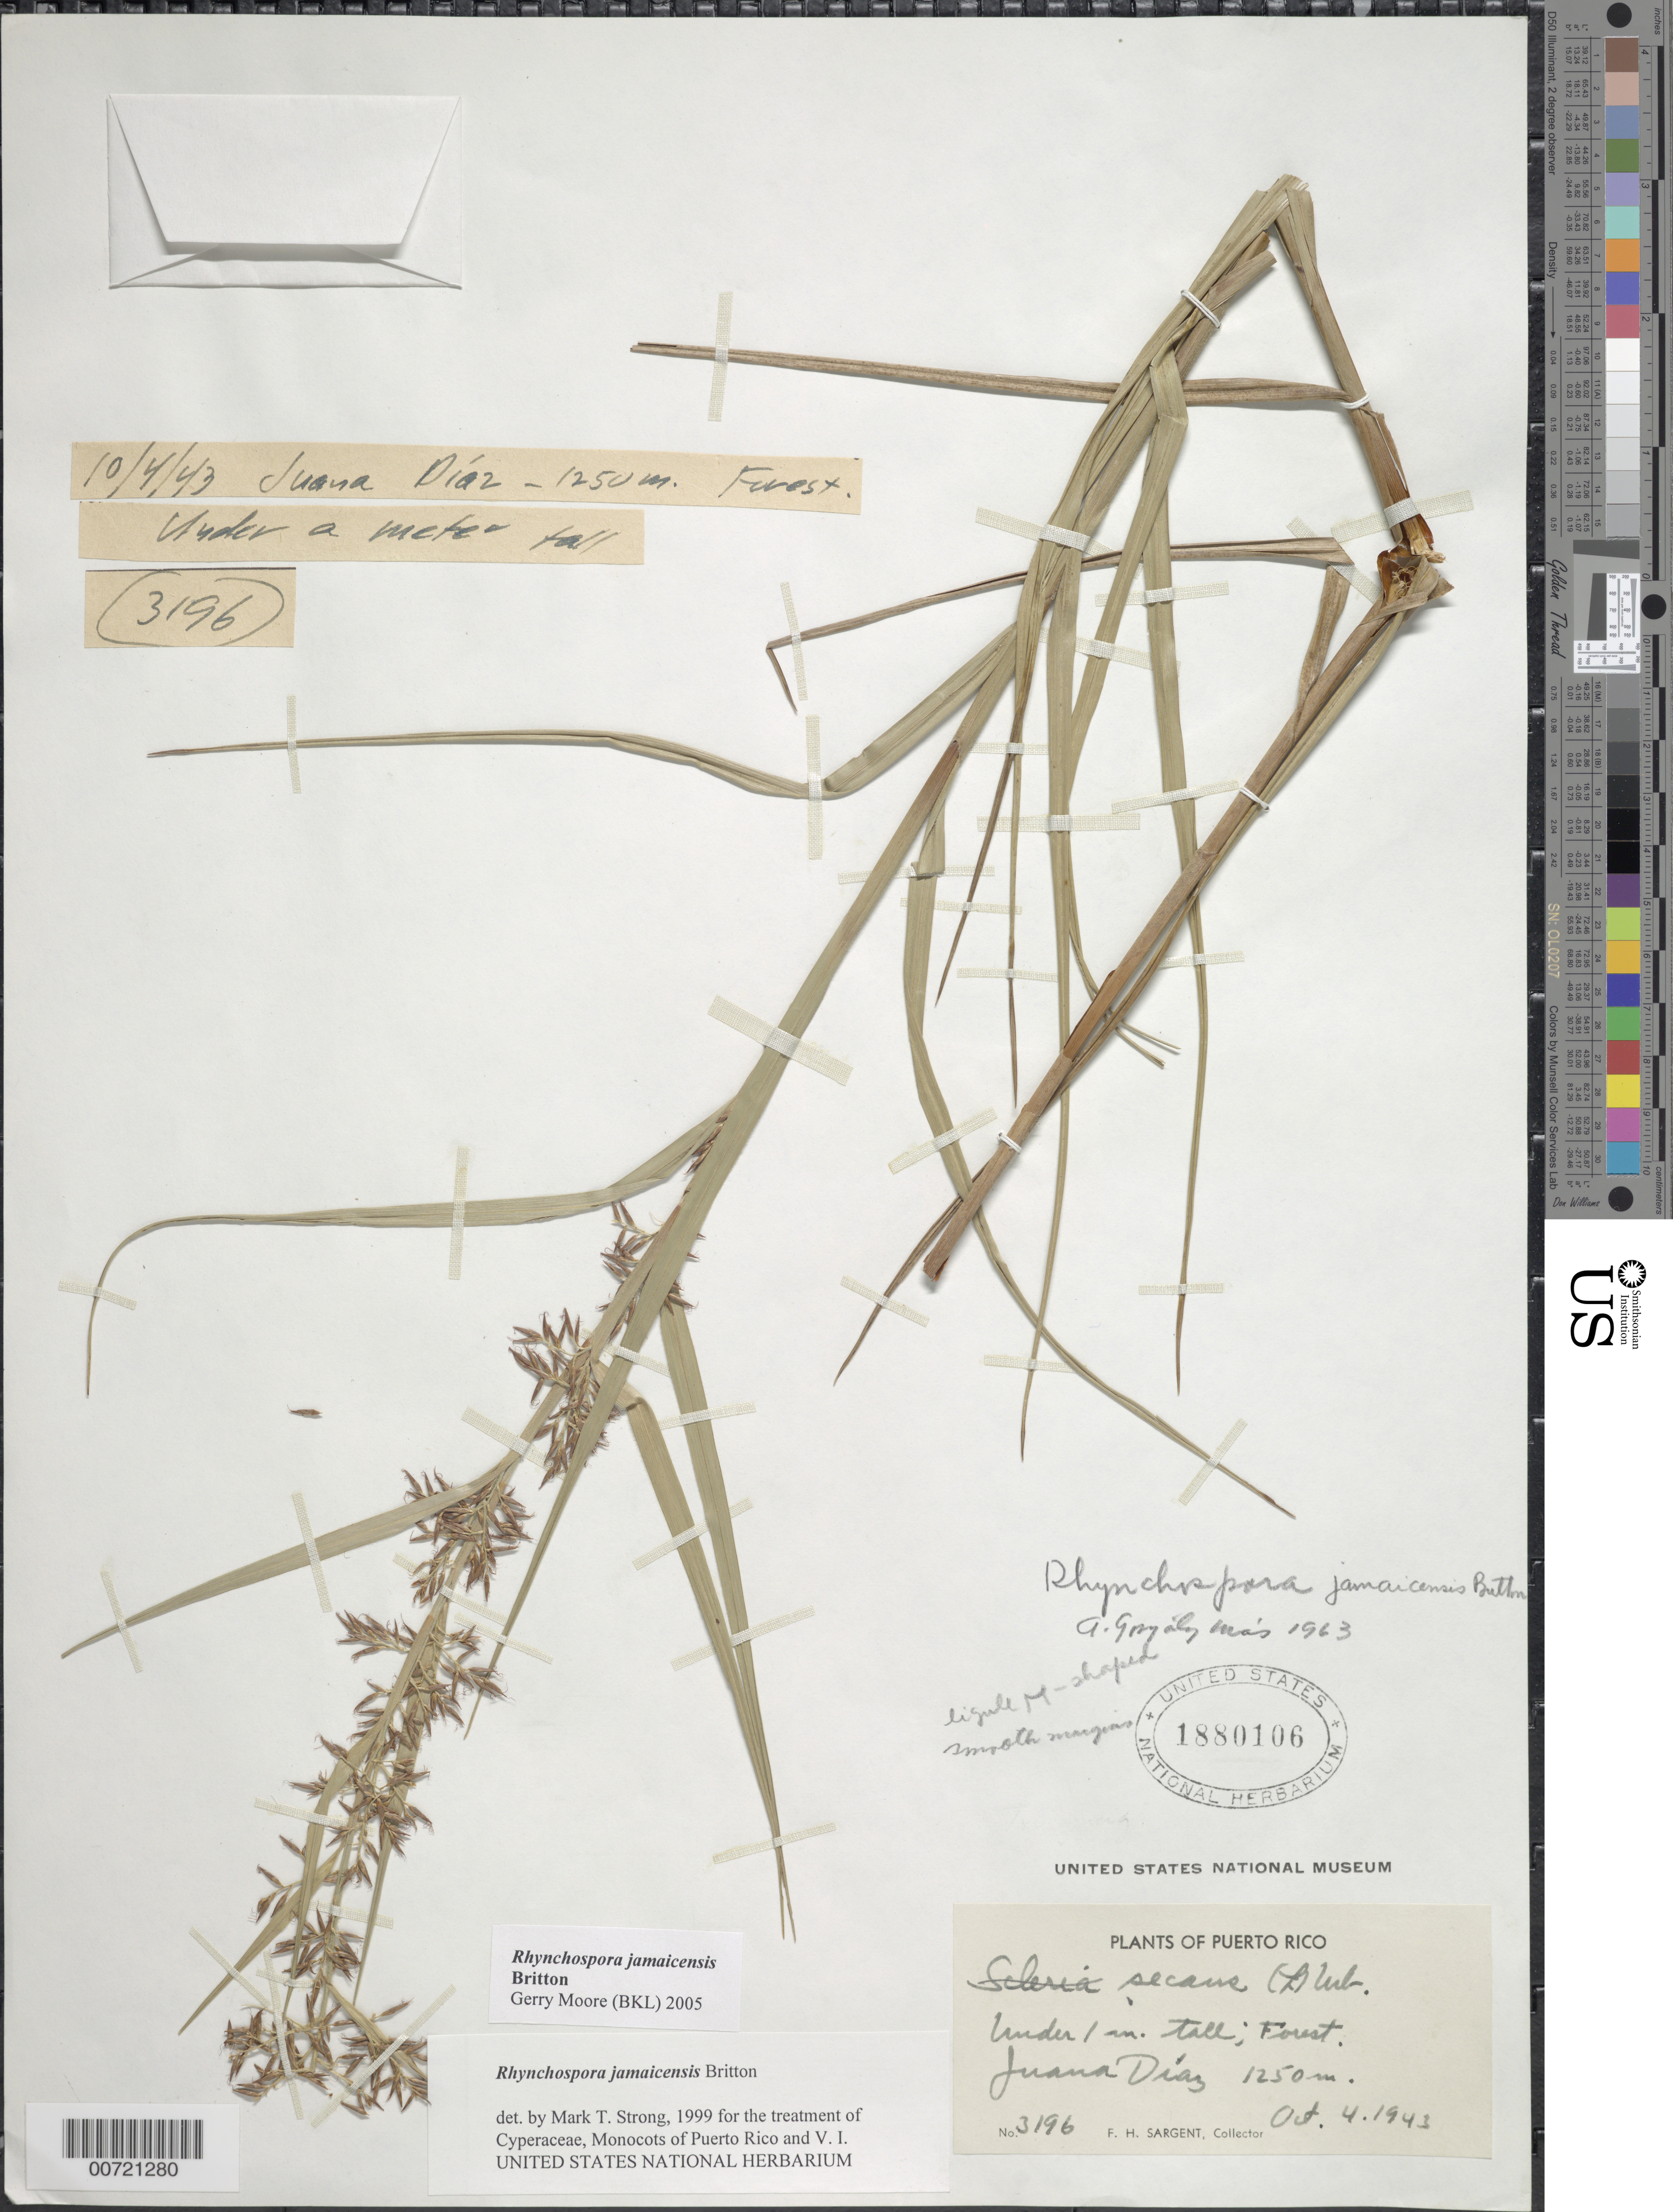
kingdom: Plantae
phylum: Tracheophyta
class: Liliopsida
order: Poales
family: Cyperaceae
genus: Rhynchospora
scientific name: Rhynchospora jamaicensis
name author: Britton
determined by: Strong, M. T., (US), Smithsonian Institution - National Museum of Natural History (UNITED STATES)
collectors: F. H. Sargent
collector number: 3196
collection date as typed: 04 Oct 1943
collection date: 1943-10-04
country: Puerto Rico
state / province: Juana Díaz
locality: Juana Díaz.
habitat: Forest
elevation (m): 1250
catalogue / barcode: US 1880106